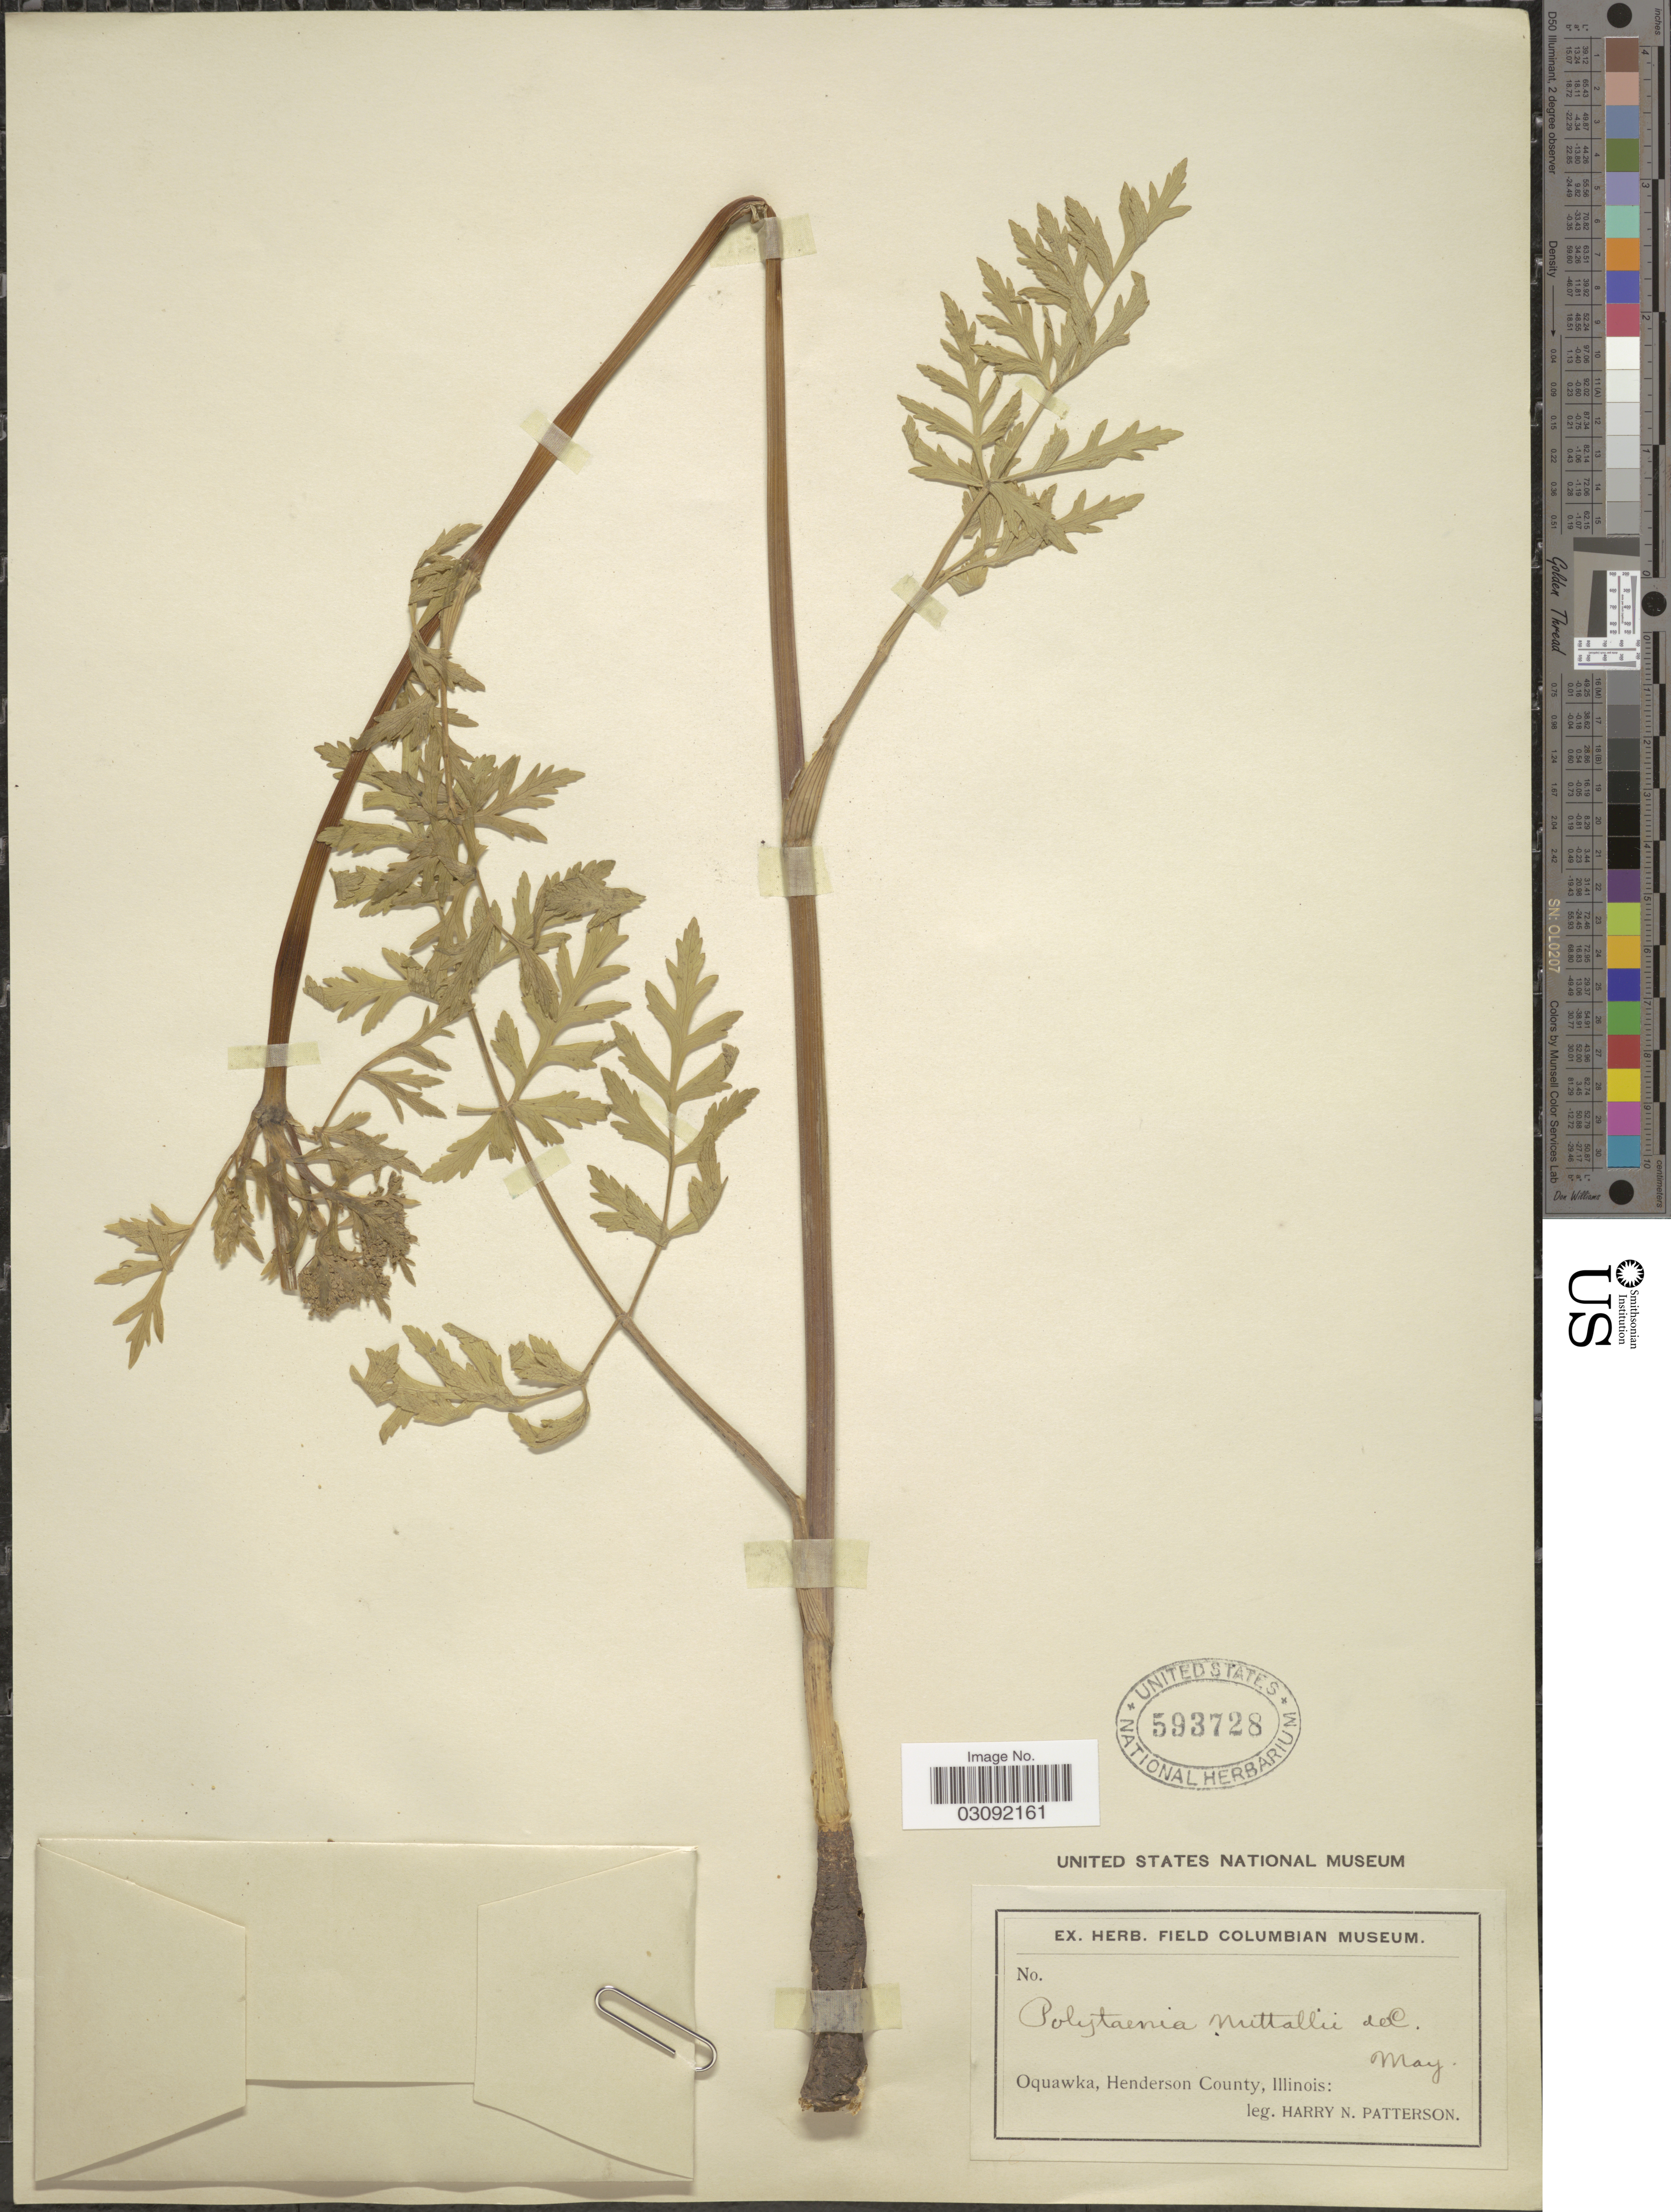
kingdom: Plantae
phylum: Tracheophyta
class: Magnoliopsida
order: Apiales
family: Apiaceae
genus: Polytaenia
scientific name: Polytaenia nuttallii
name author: DC.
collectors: H. N. Patterson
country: United States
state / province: Illinois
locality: Oquawka, Henderson County.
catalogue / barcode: US 593728